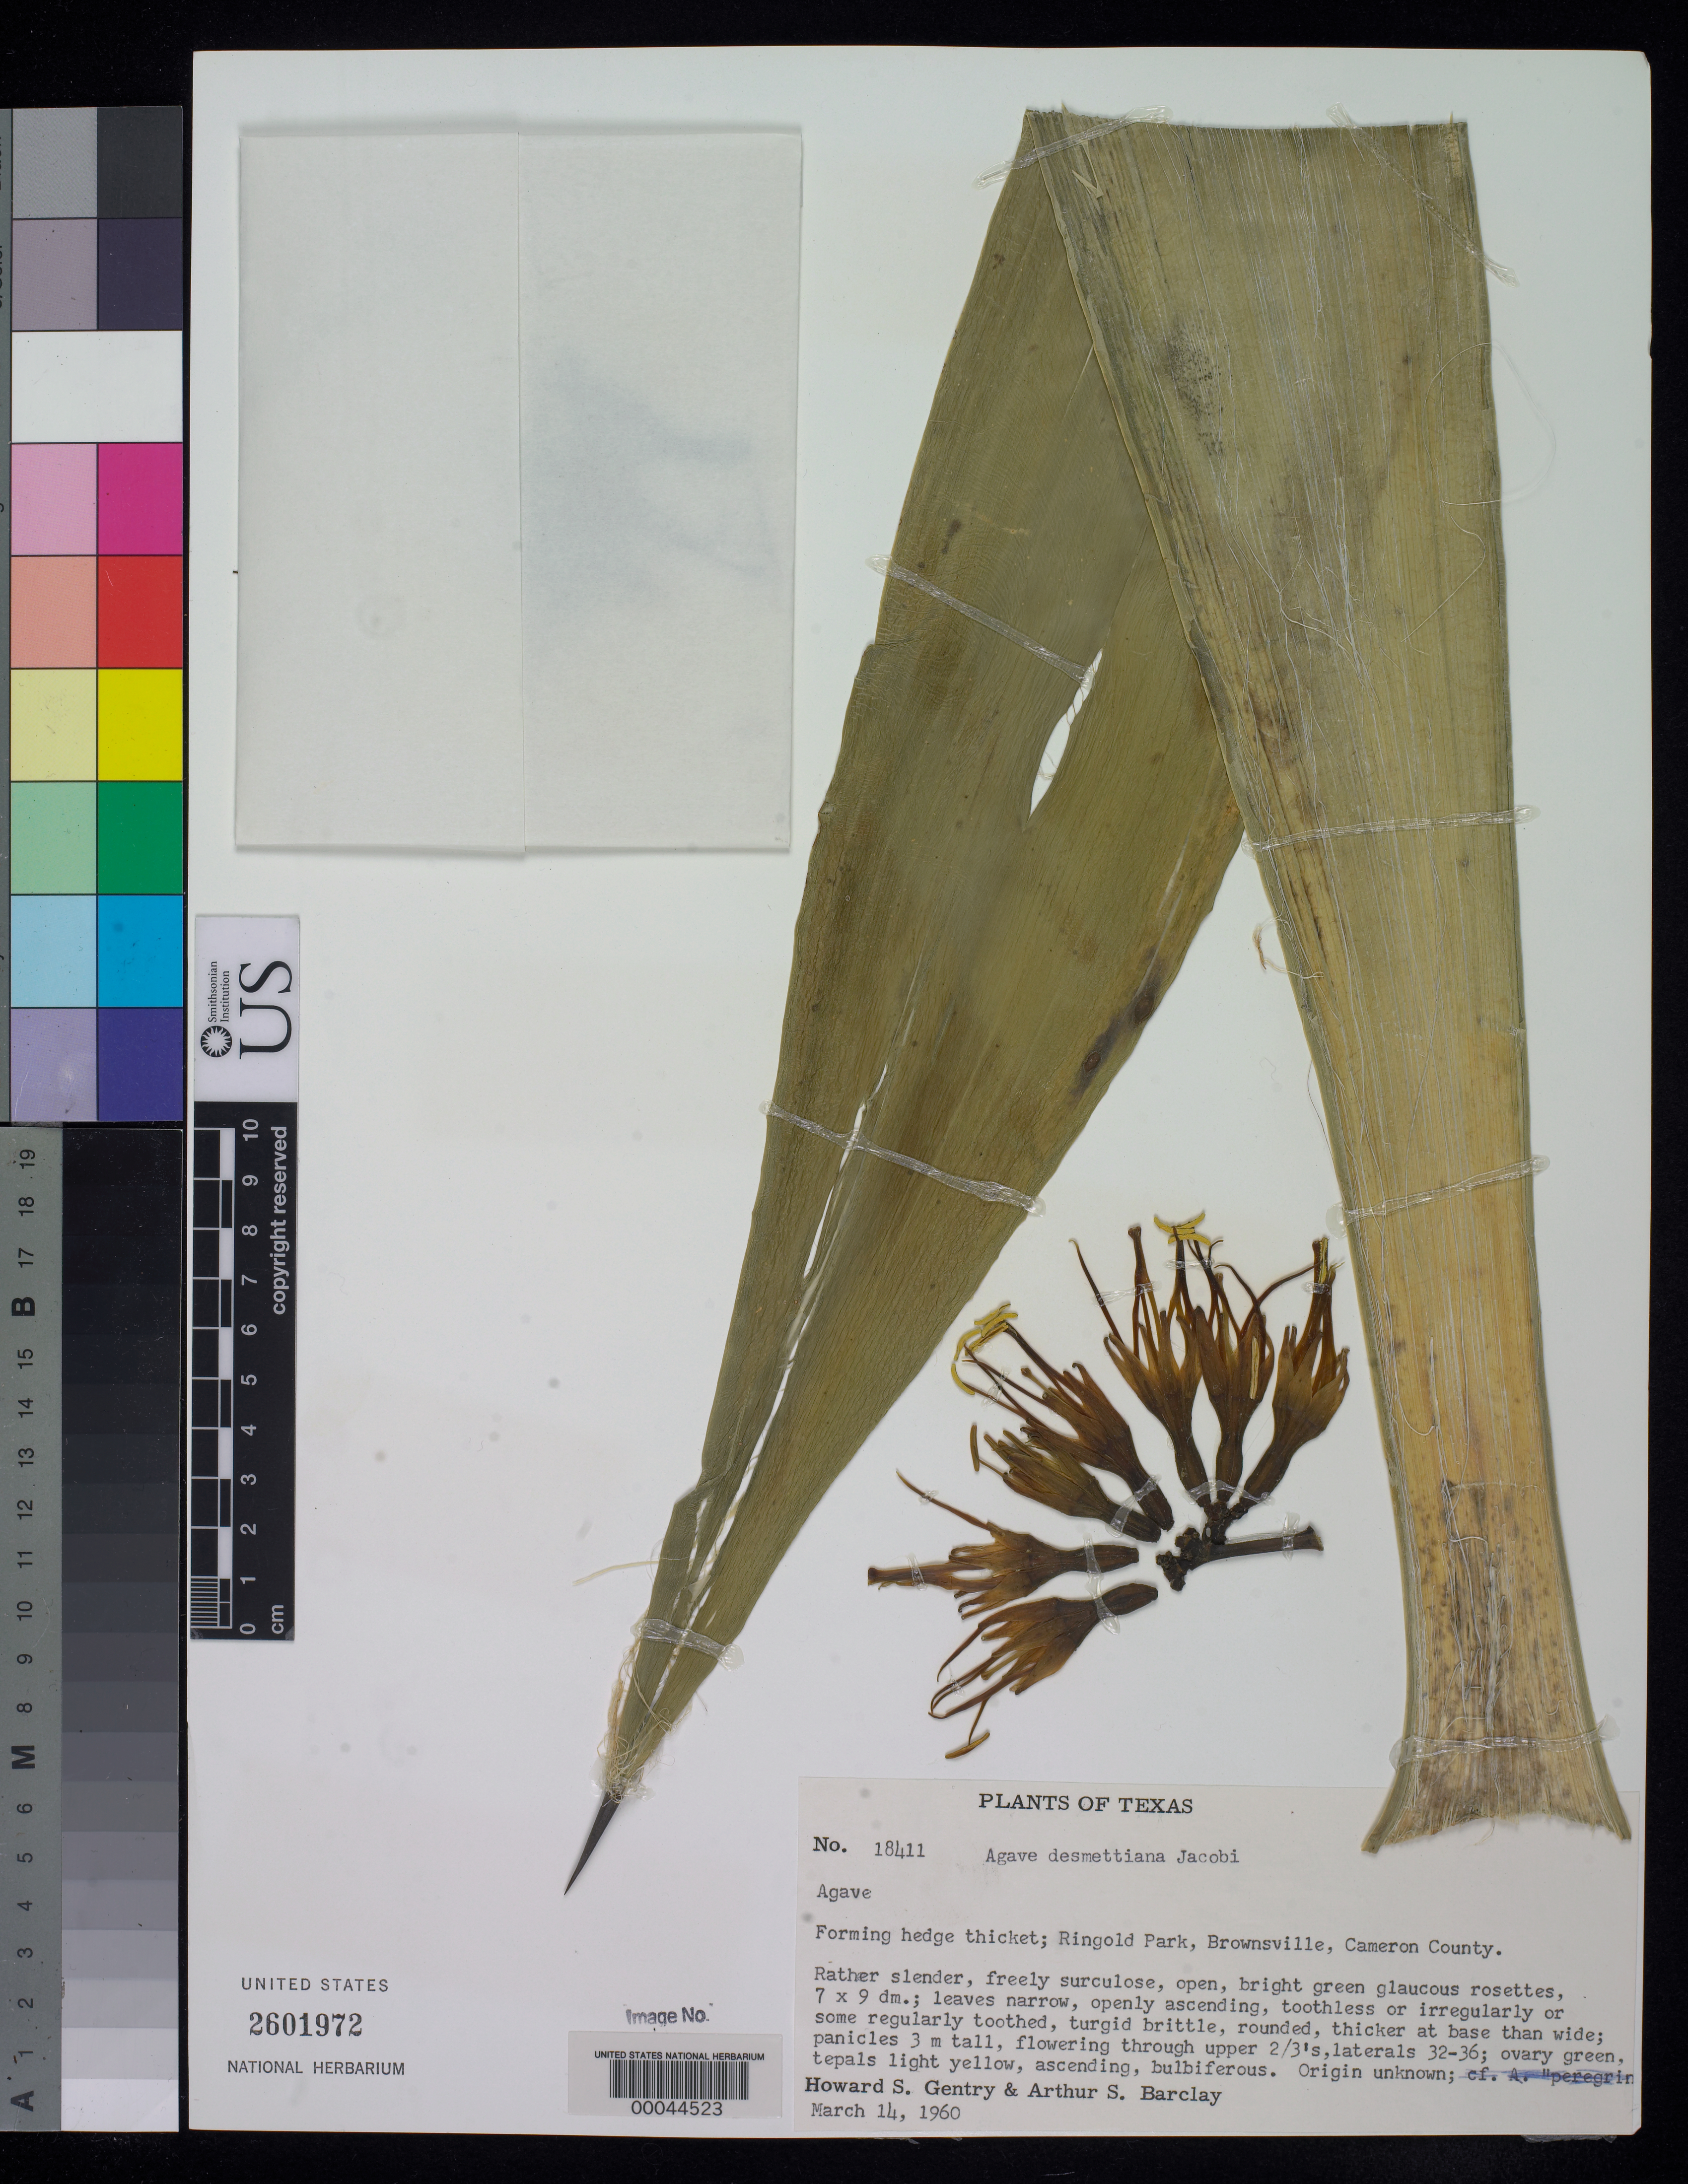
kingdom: Plantae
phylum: Tracheophyta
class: Liliopsida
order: Asparagales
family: Asparagaceae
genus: Agave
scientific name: Agave desmetiana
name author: Jacobi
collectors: H. S. Gentry & A. S. Barclay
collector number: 18411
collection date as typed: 14 Mar 1960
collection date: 1960-03-14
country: United States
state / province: Texas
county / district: Cameron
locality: Ringold park, brownsville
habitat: Forming hedge thicket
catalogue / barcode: US 2601972